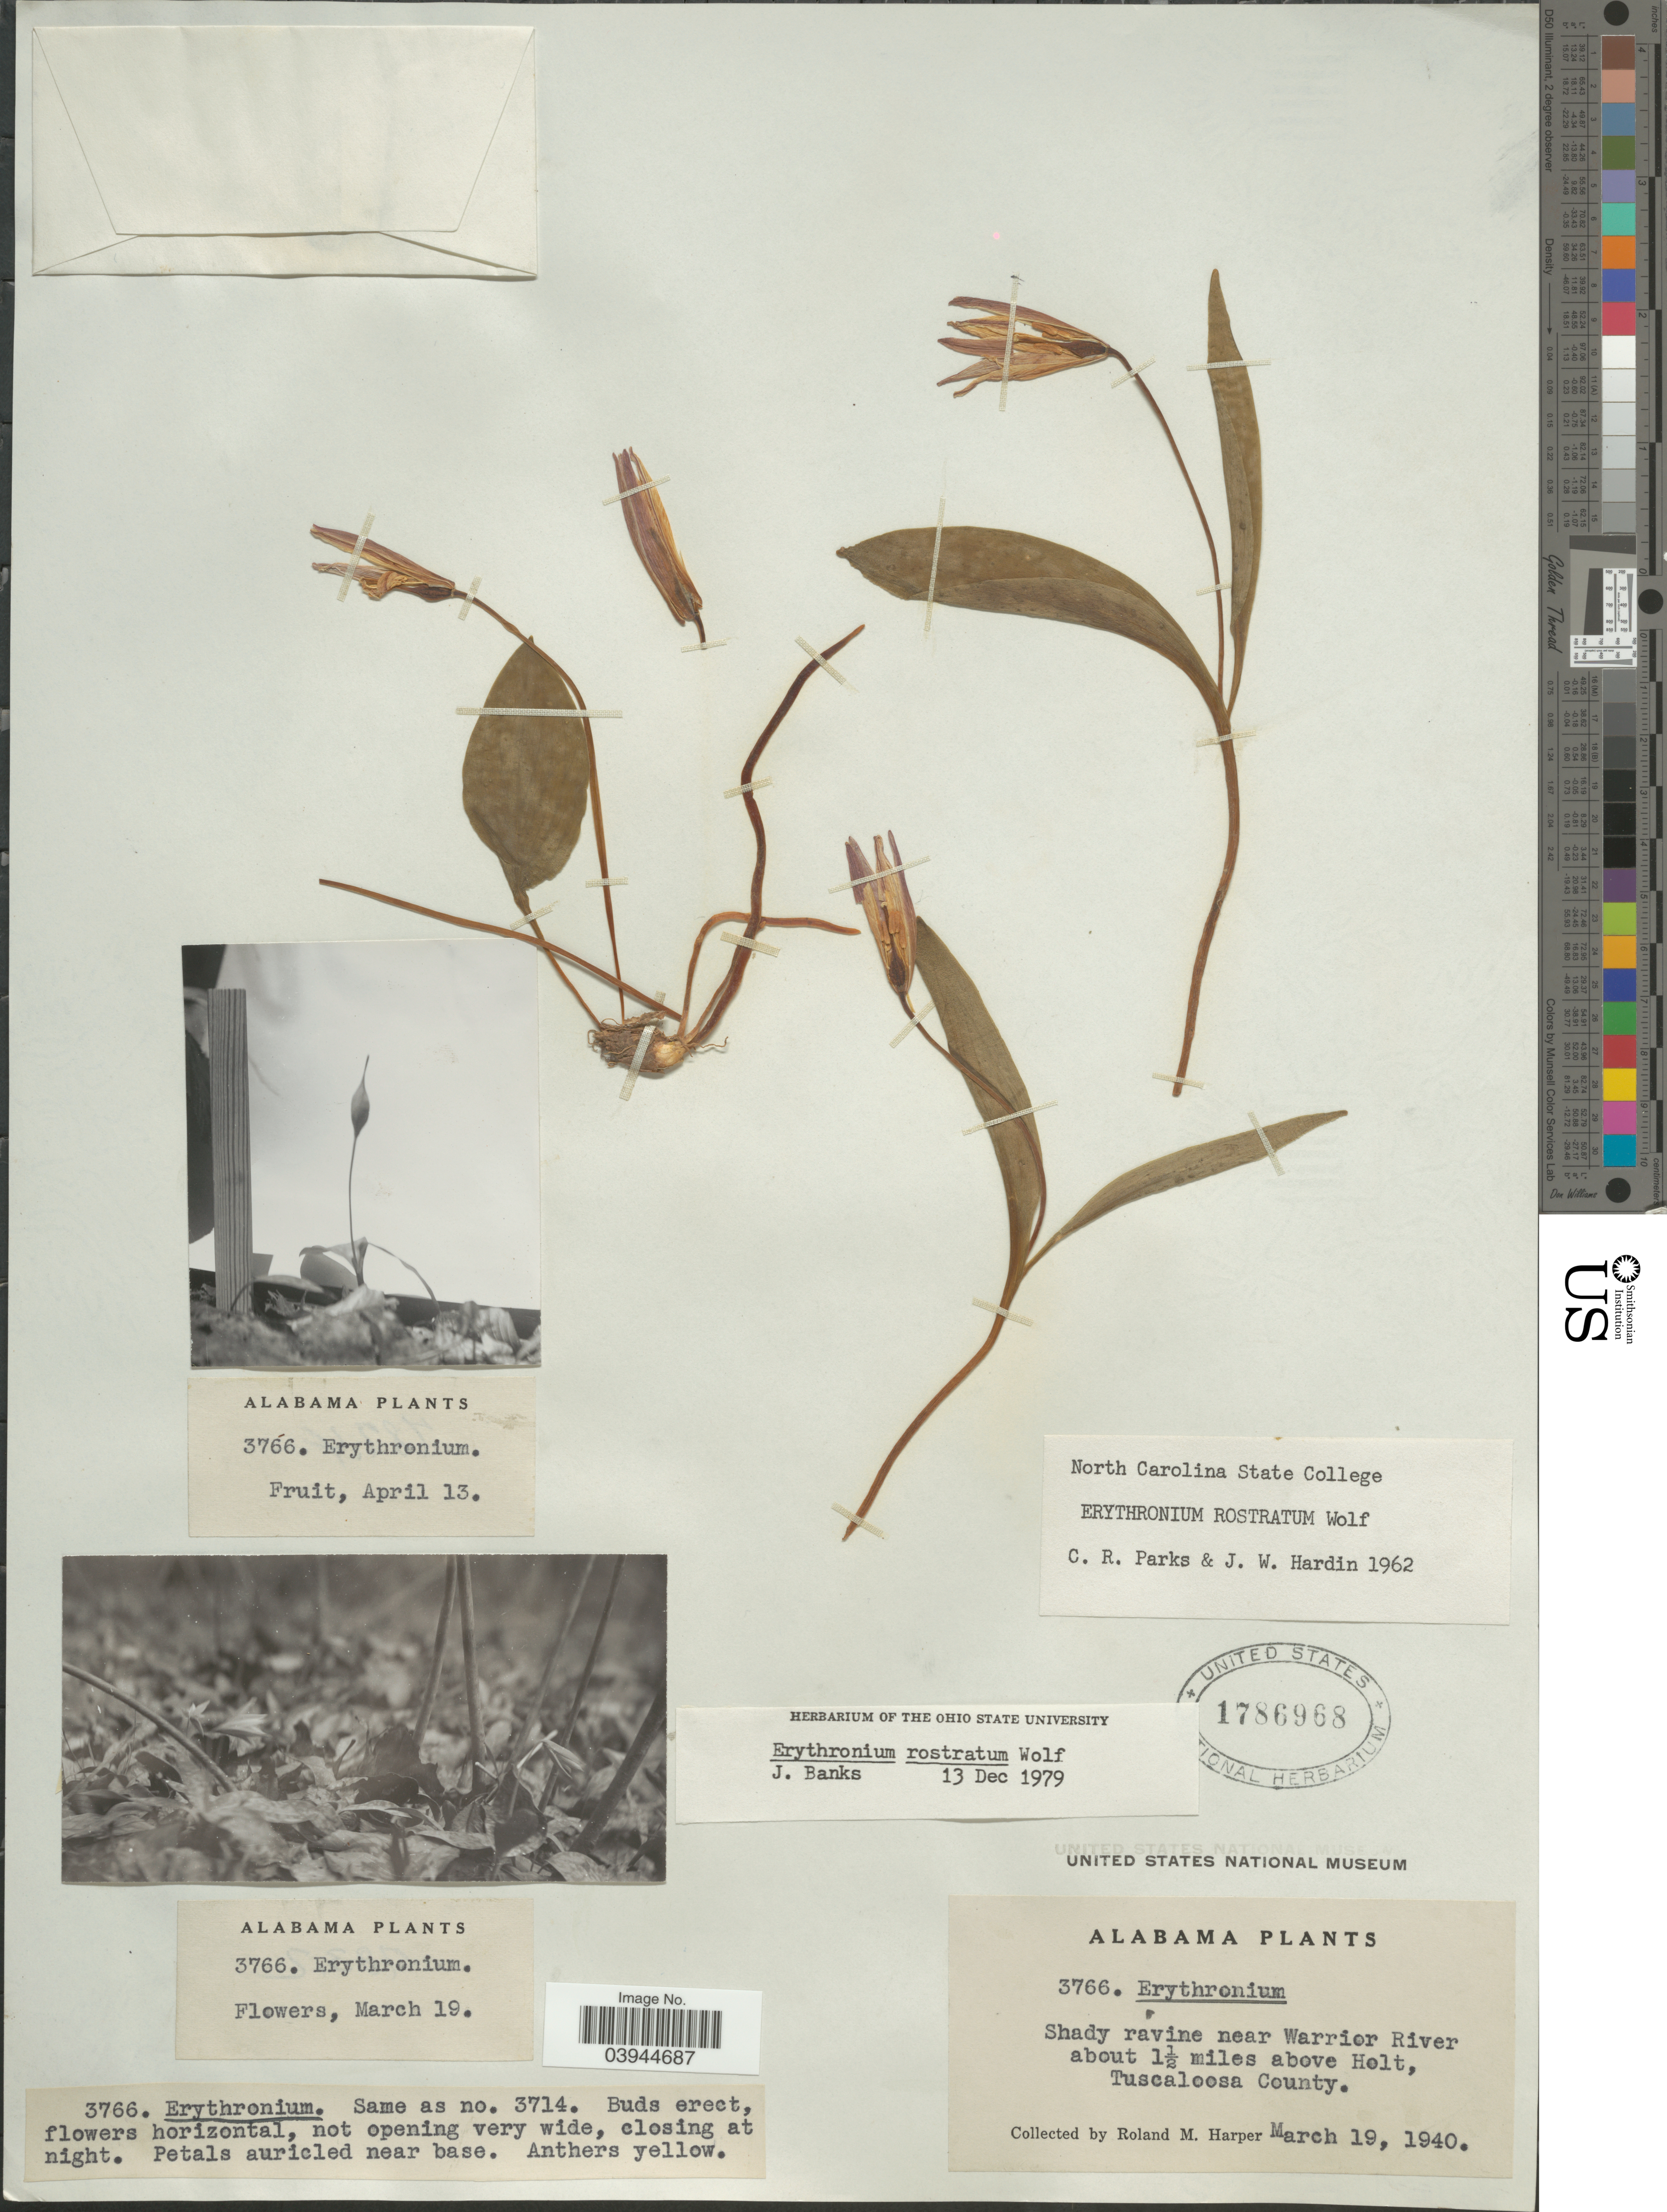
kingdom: Plantae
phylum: Tracheophyta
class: Liliopsida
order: Liliales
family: Liliaceae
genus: Erythronium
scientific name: Erythronium rostratum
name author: W. Wolf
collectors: R. M. Harper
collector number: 3766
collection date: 1940-03-19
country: United States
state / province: Alabama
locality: Shady ravine near Warrior River about 1½ miles above Holt, Tuscaloosa County.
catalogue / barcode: US 1786968